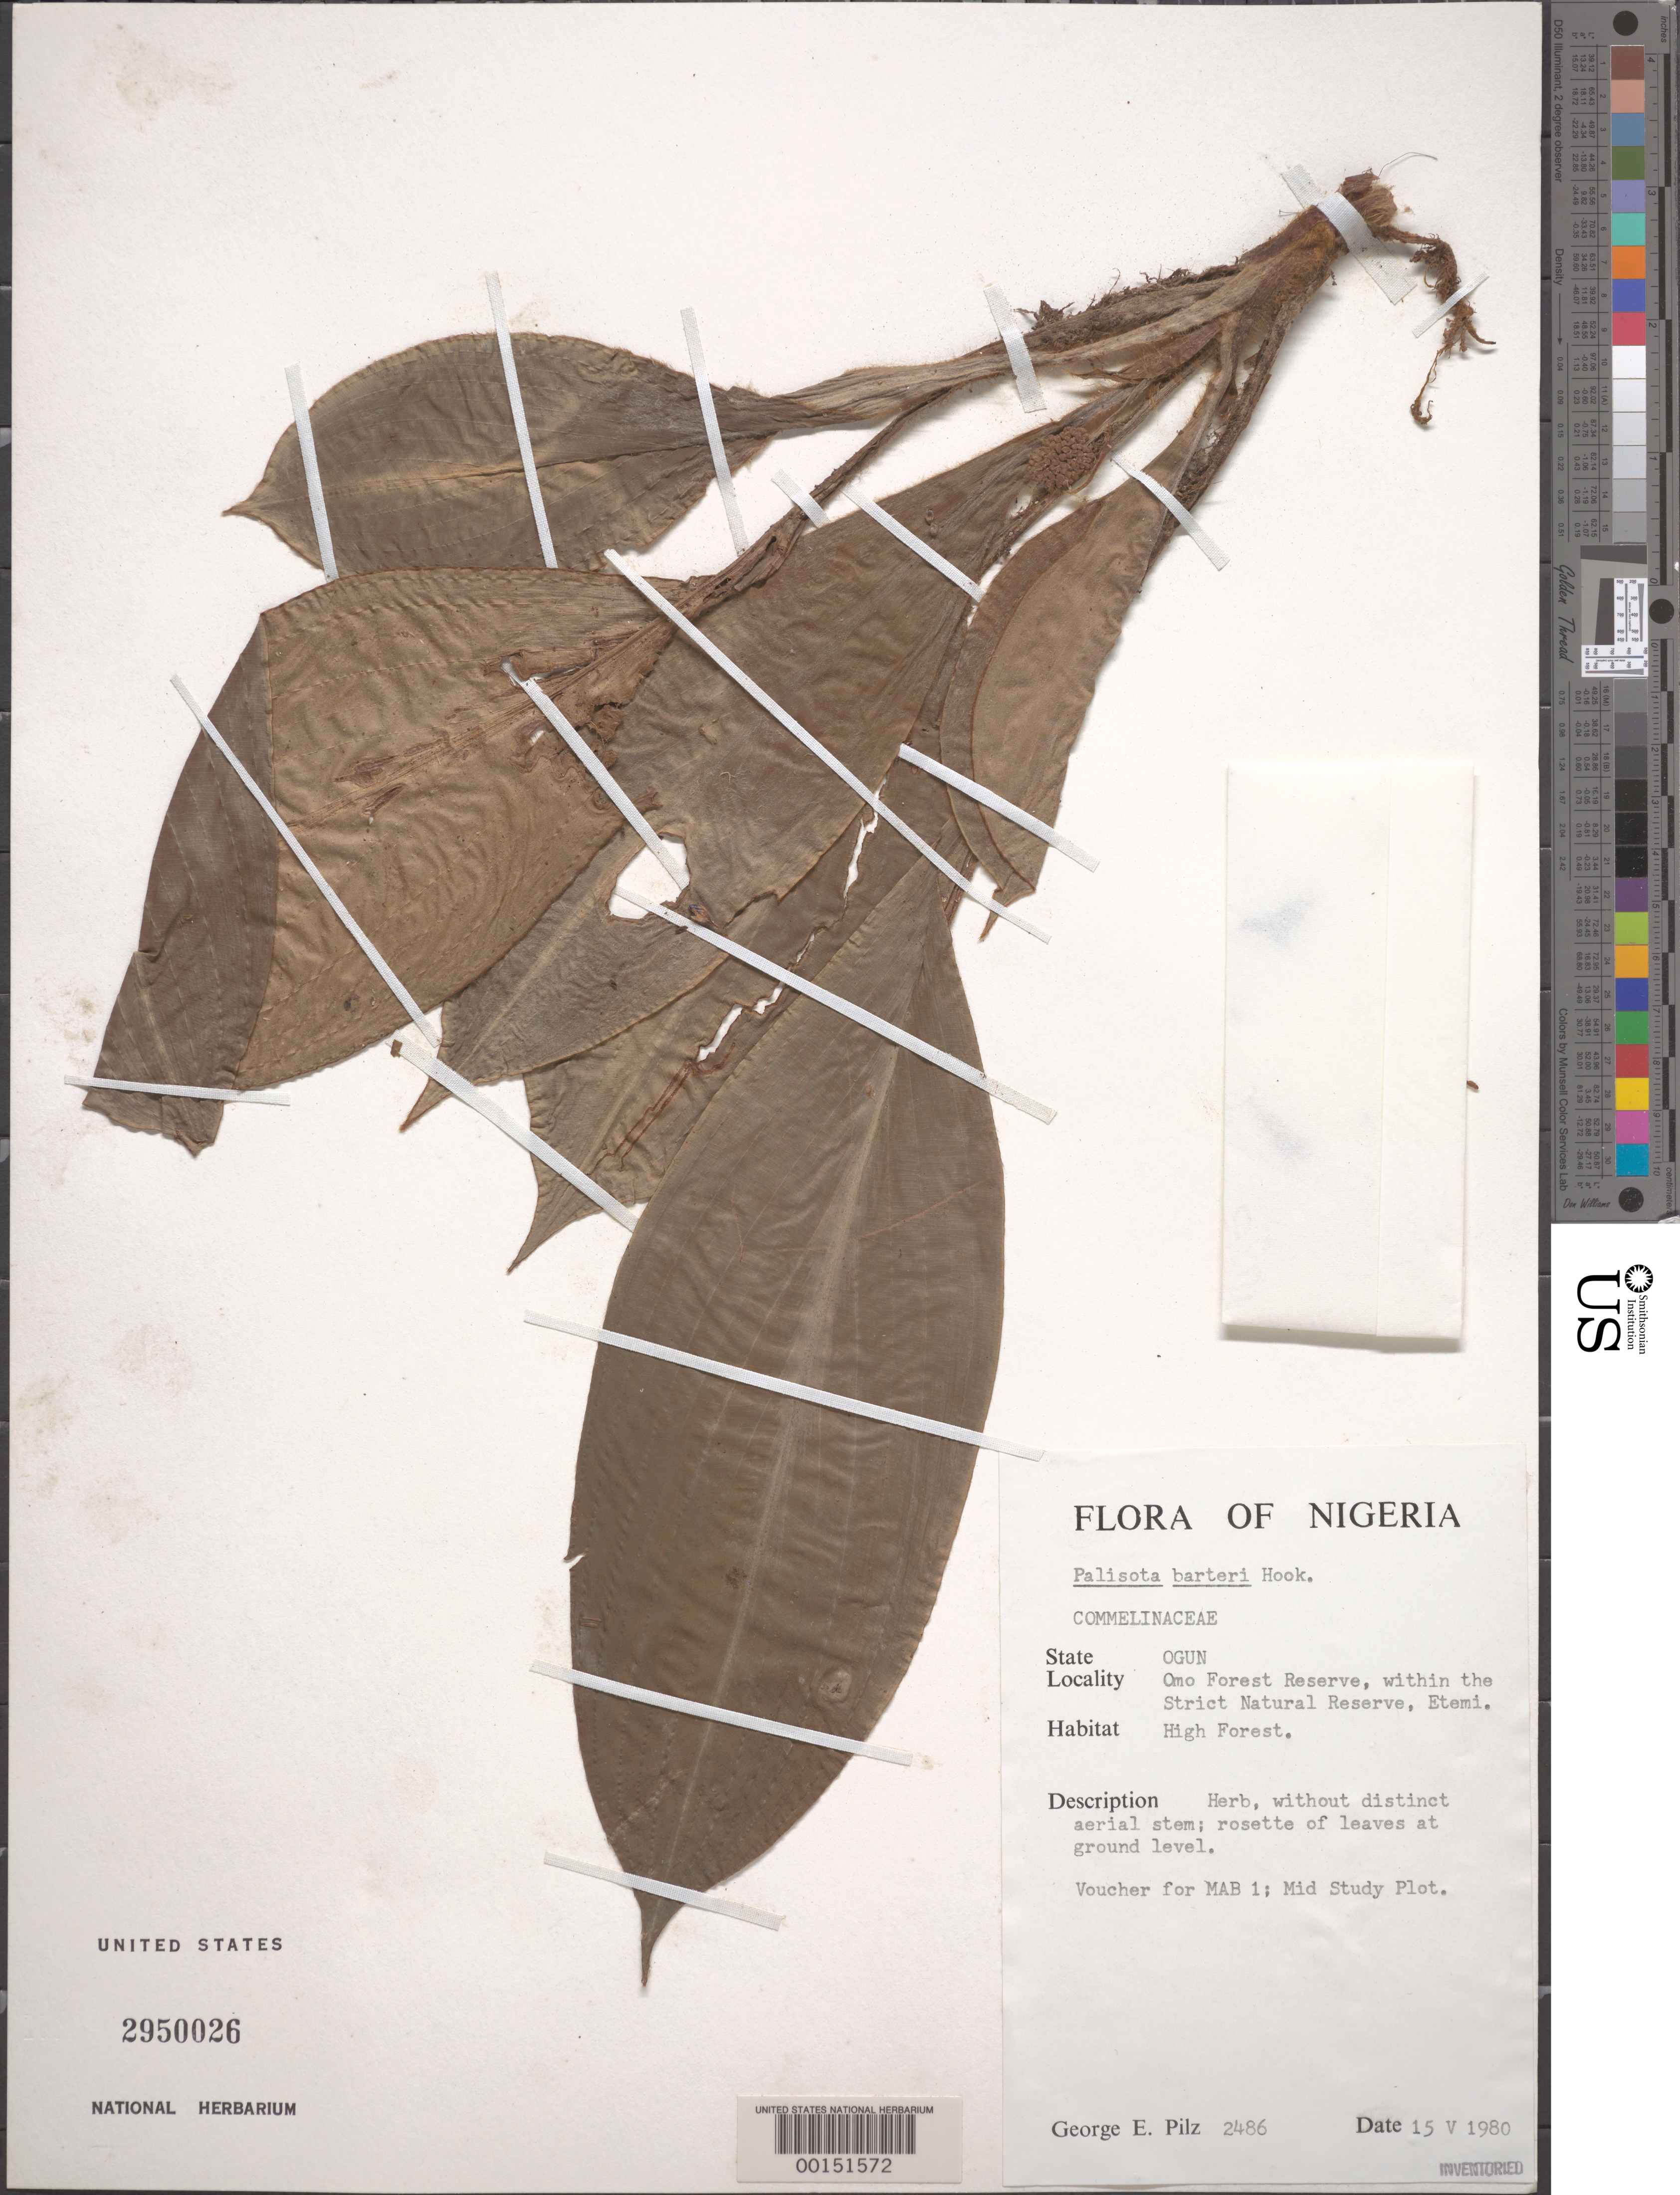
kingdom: Plantae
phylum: Tracheophyta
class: Liliopsida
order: Commelinales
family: Commelinaceae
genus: Palisota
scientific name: Palisota barteri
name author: Hook.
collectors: G. E. Pilz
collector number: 2486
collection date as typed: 15 May 1980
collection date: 1980-05-15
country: Nigeria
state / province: Ogun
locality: Omo forest reserve, within the strict natural reserve, etemi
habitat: High forest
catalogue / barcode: US 2950026